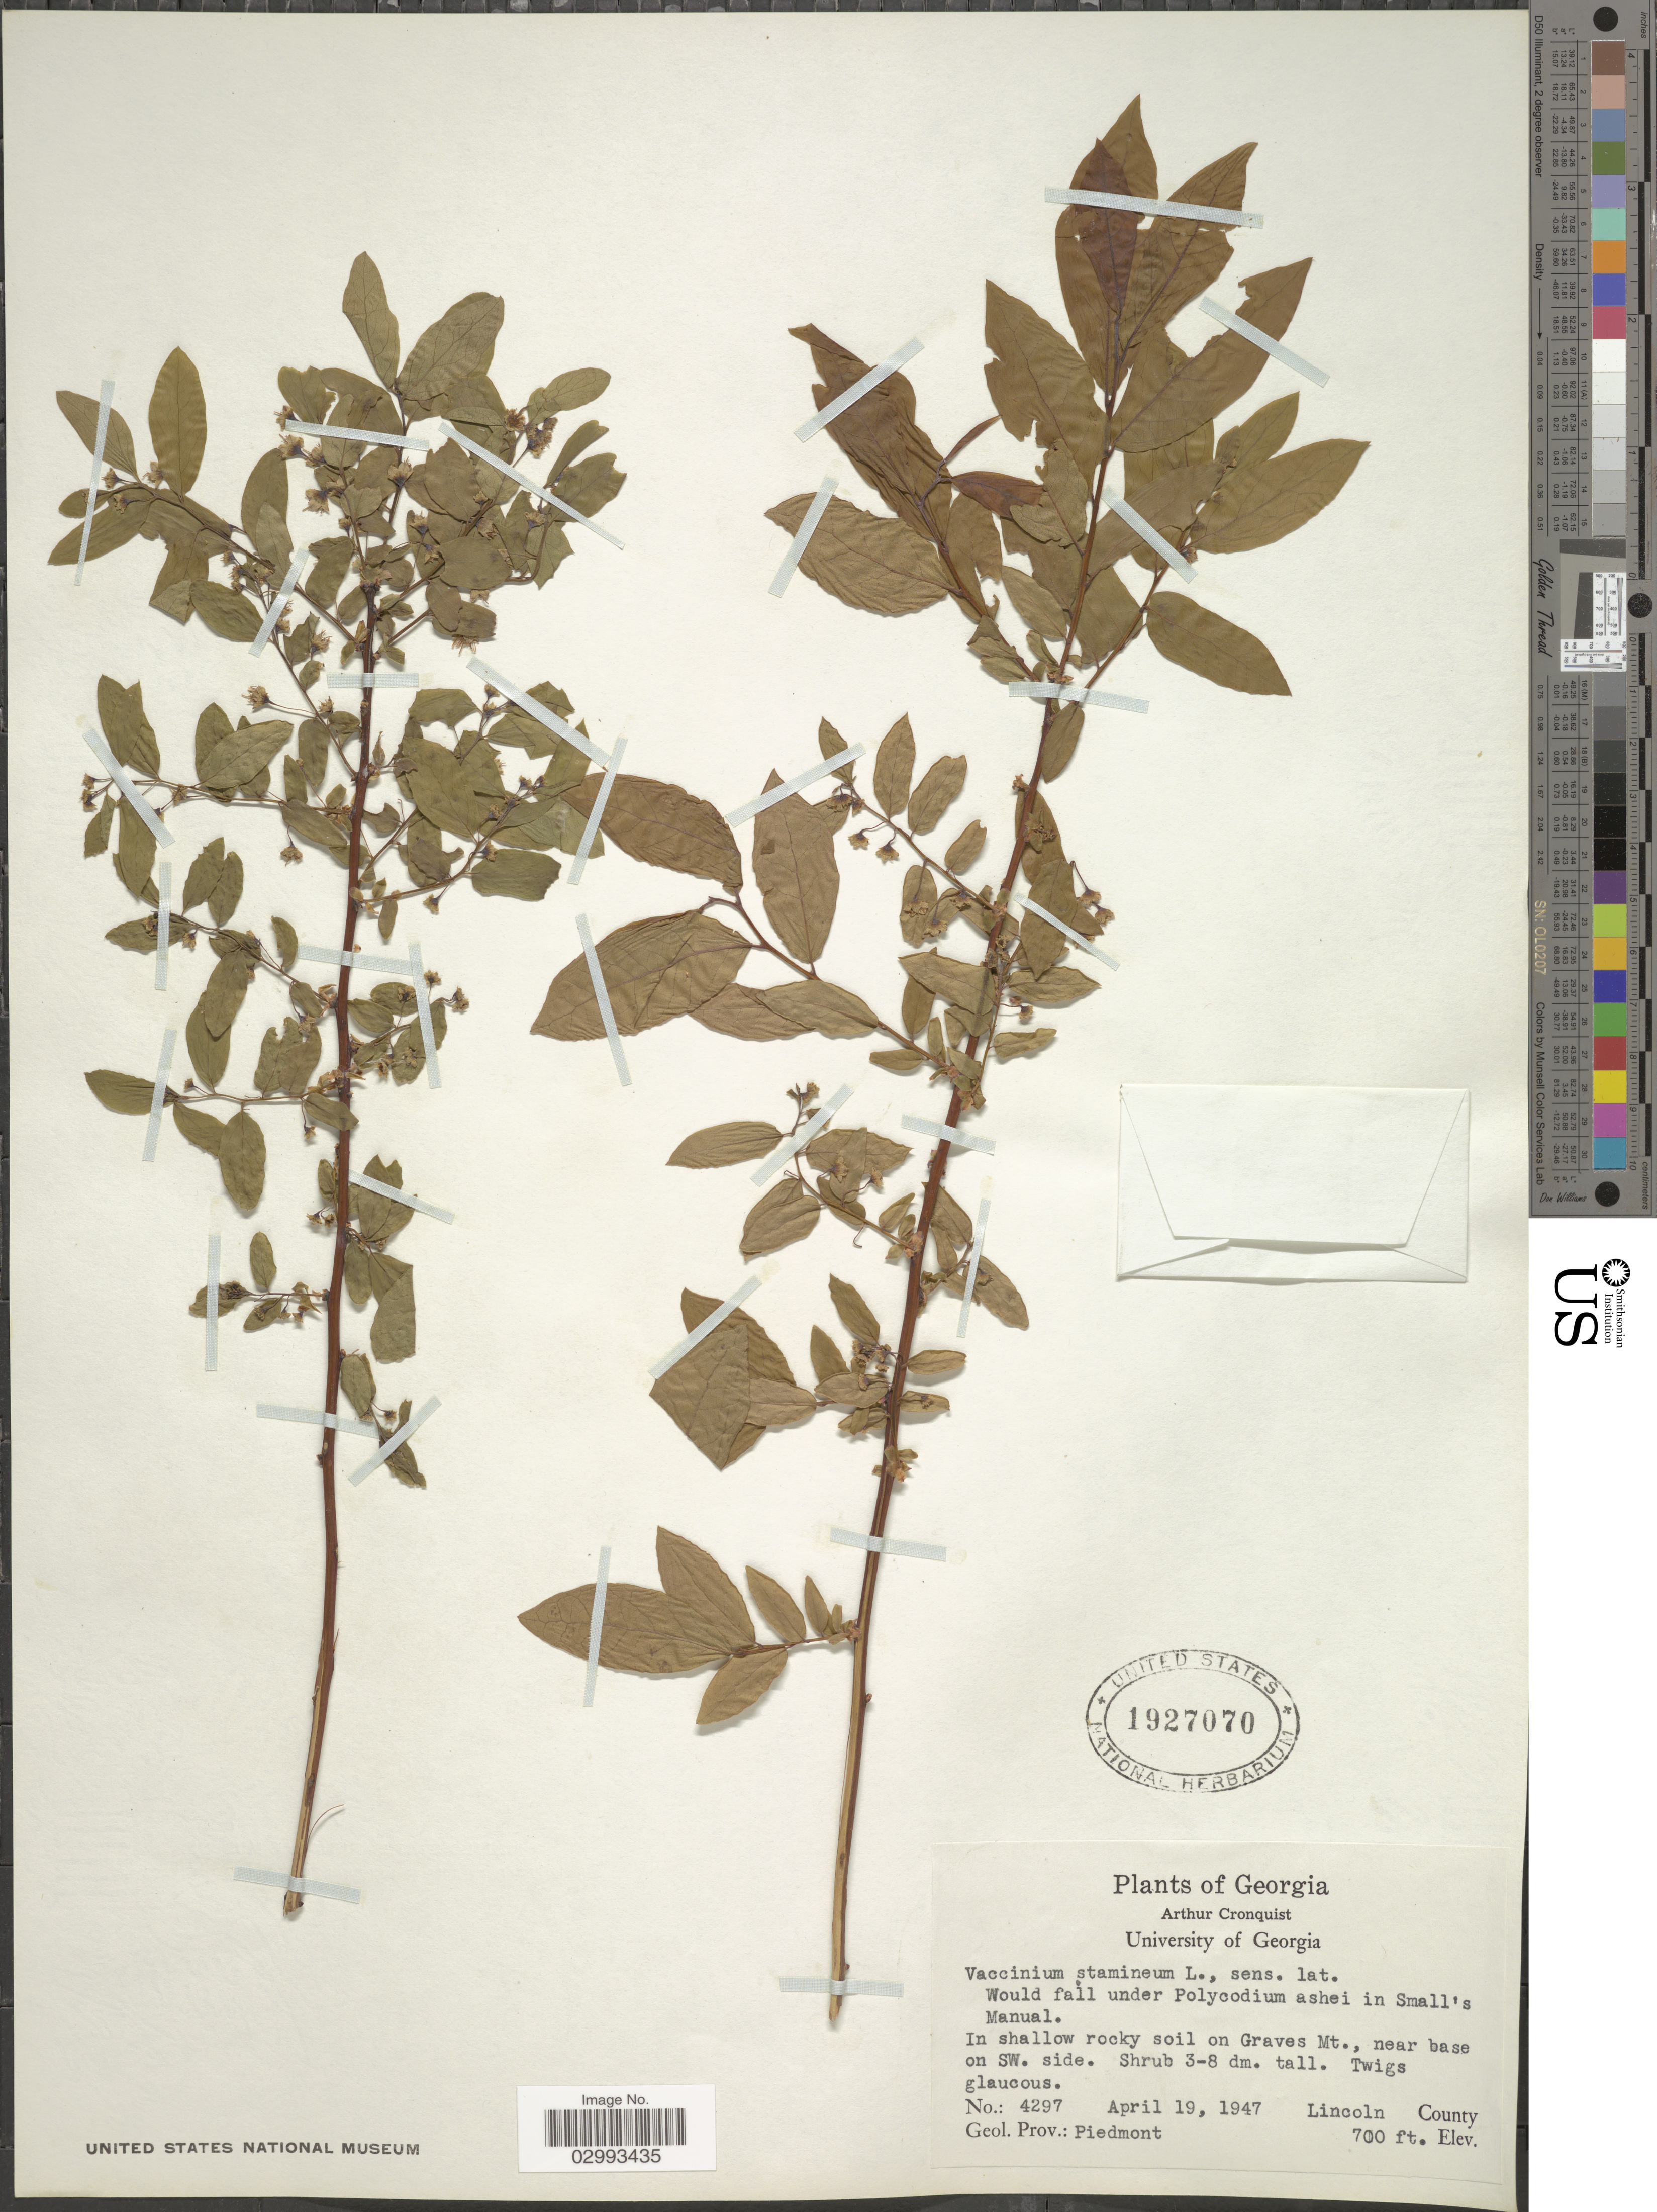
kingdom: Plantae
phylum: Tracheophyta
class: Magnoliopsida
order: Ericales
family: Ericaceae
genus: Polycodium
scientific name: Polycodium stamineum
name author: (L.) Greene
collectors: A. J. Cronquist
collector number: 4297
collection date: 1947-04-19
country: United States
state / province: Georgia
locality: In shallow rocky soil on Graves Mt., near base on SW. side. Twigs glaucous. Lincoln County. Geol. Prov.: Piedmont.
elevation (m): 213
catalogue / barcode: US 1927070